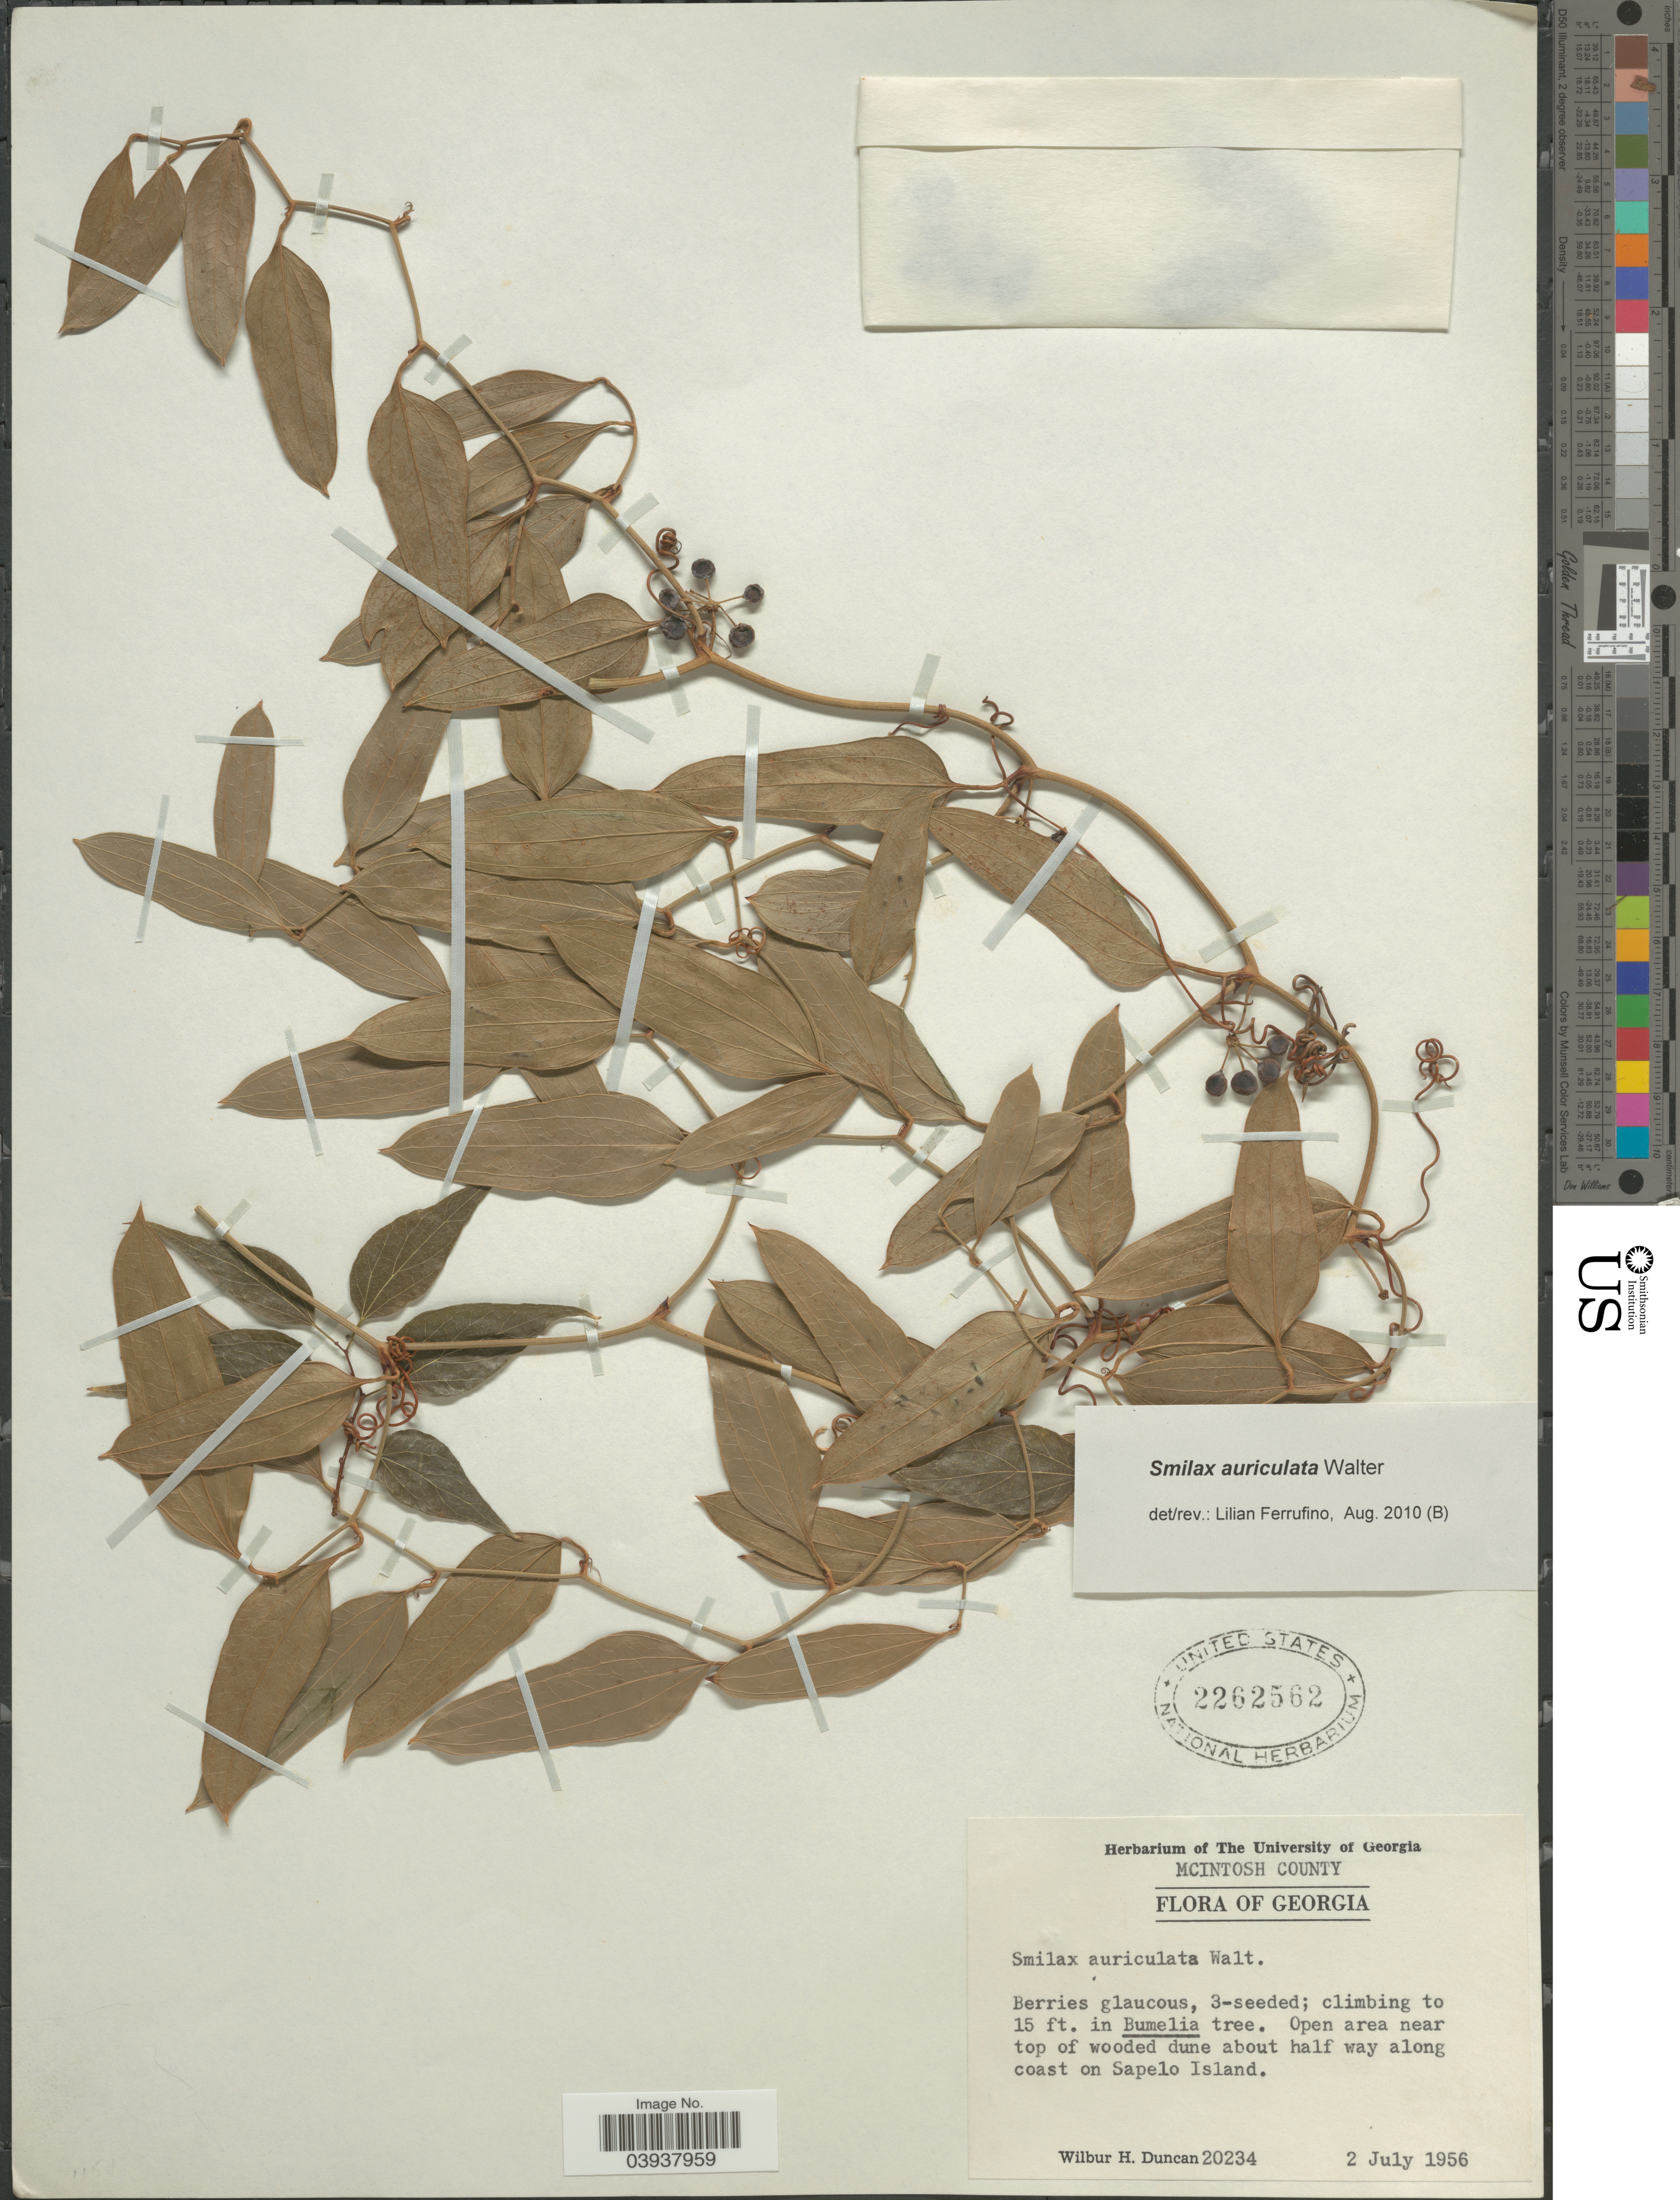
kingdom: Plantae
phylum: Tracheophyta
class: Liliopsida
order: Liliales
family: Smilacaceae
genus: Smilax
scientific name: Smilax auriculata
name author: Walter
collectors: W. H. Duncan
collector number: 20234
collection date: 1956-07-02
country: United States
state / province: Georgia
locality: McIntosh County. Open area near top of wooded dune about half way along coast on Sapelo Island.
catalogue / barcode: US 2262562